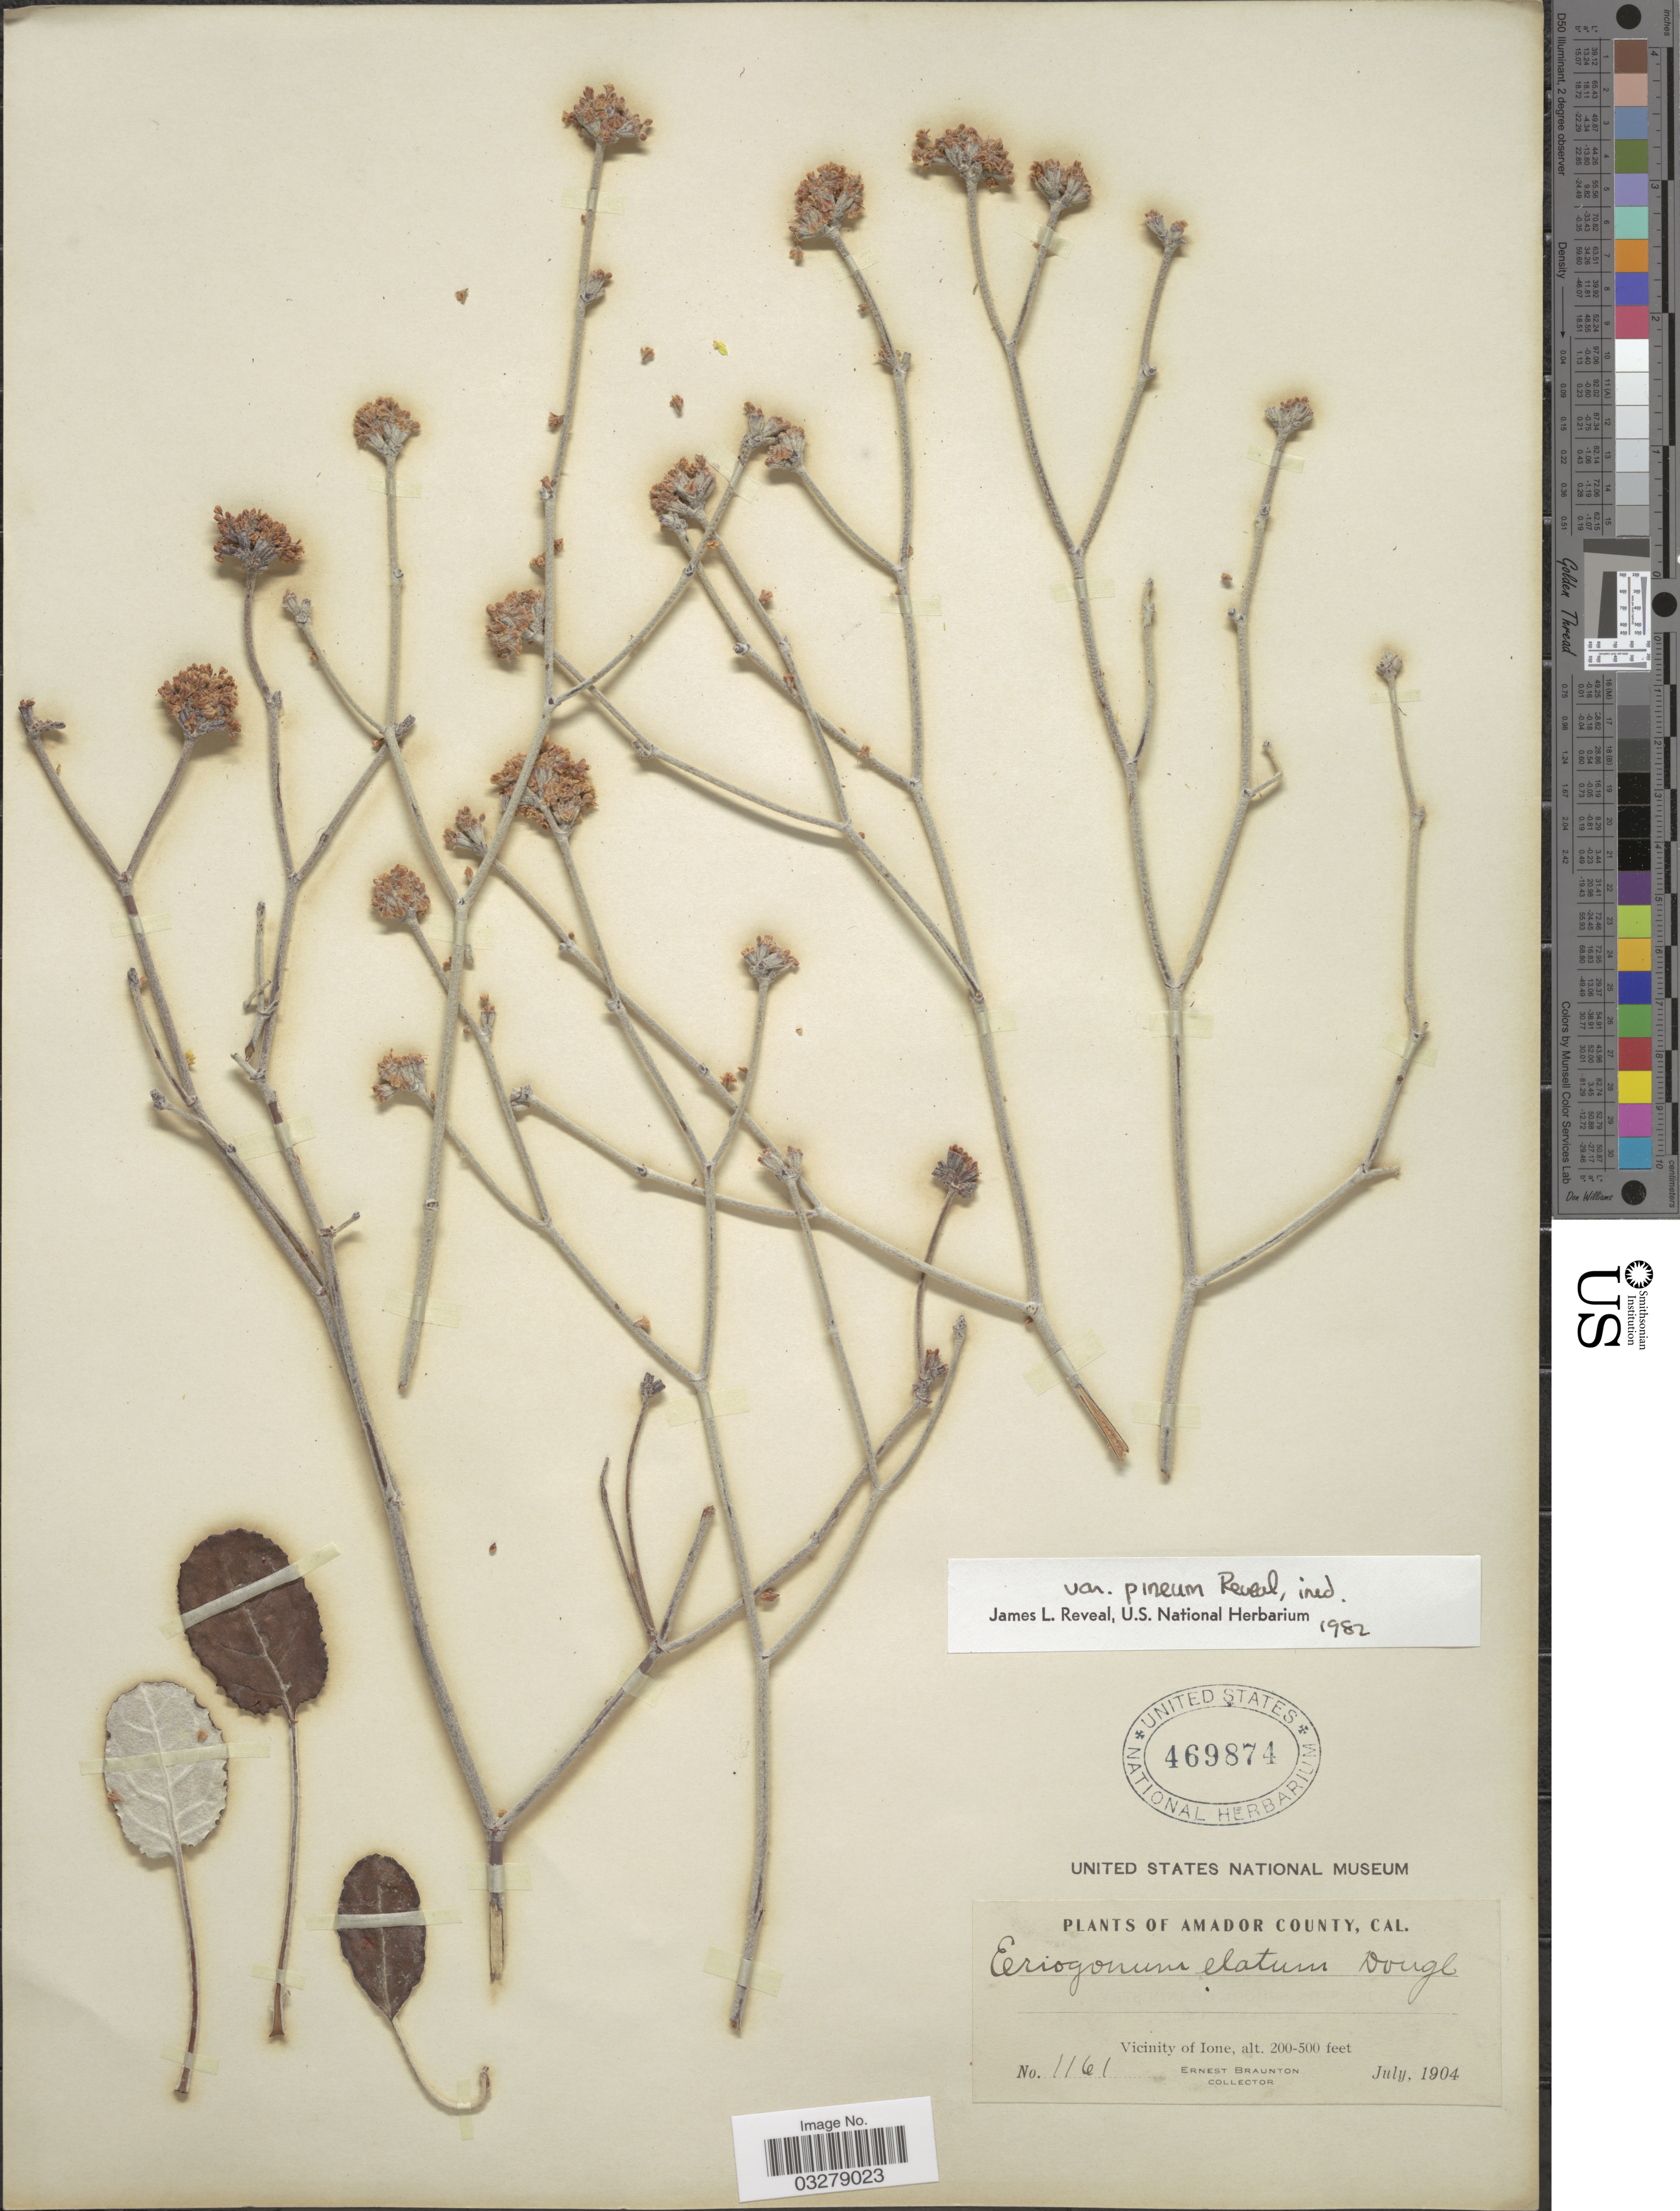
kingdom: Plantae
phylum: Tracheophyta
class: Magnoliopsida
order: Caryophyllales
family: Polygonaceae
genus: Eriogonum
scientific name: Eriogonum nudum var. pineum Reveal var. nov. ined.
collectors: E. Braunton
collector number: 1161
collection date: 1904-07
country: United States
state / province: California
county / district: Amador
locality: Amador County, Vicinity of Ione.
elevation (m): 61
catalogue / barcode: US 469874